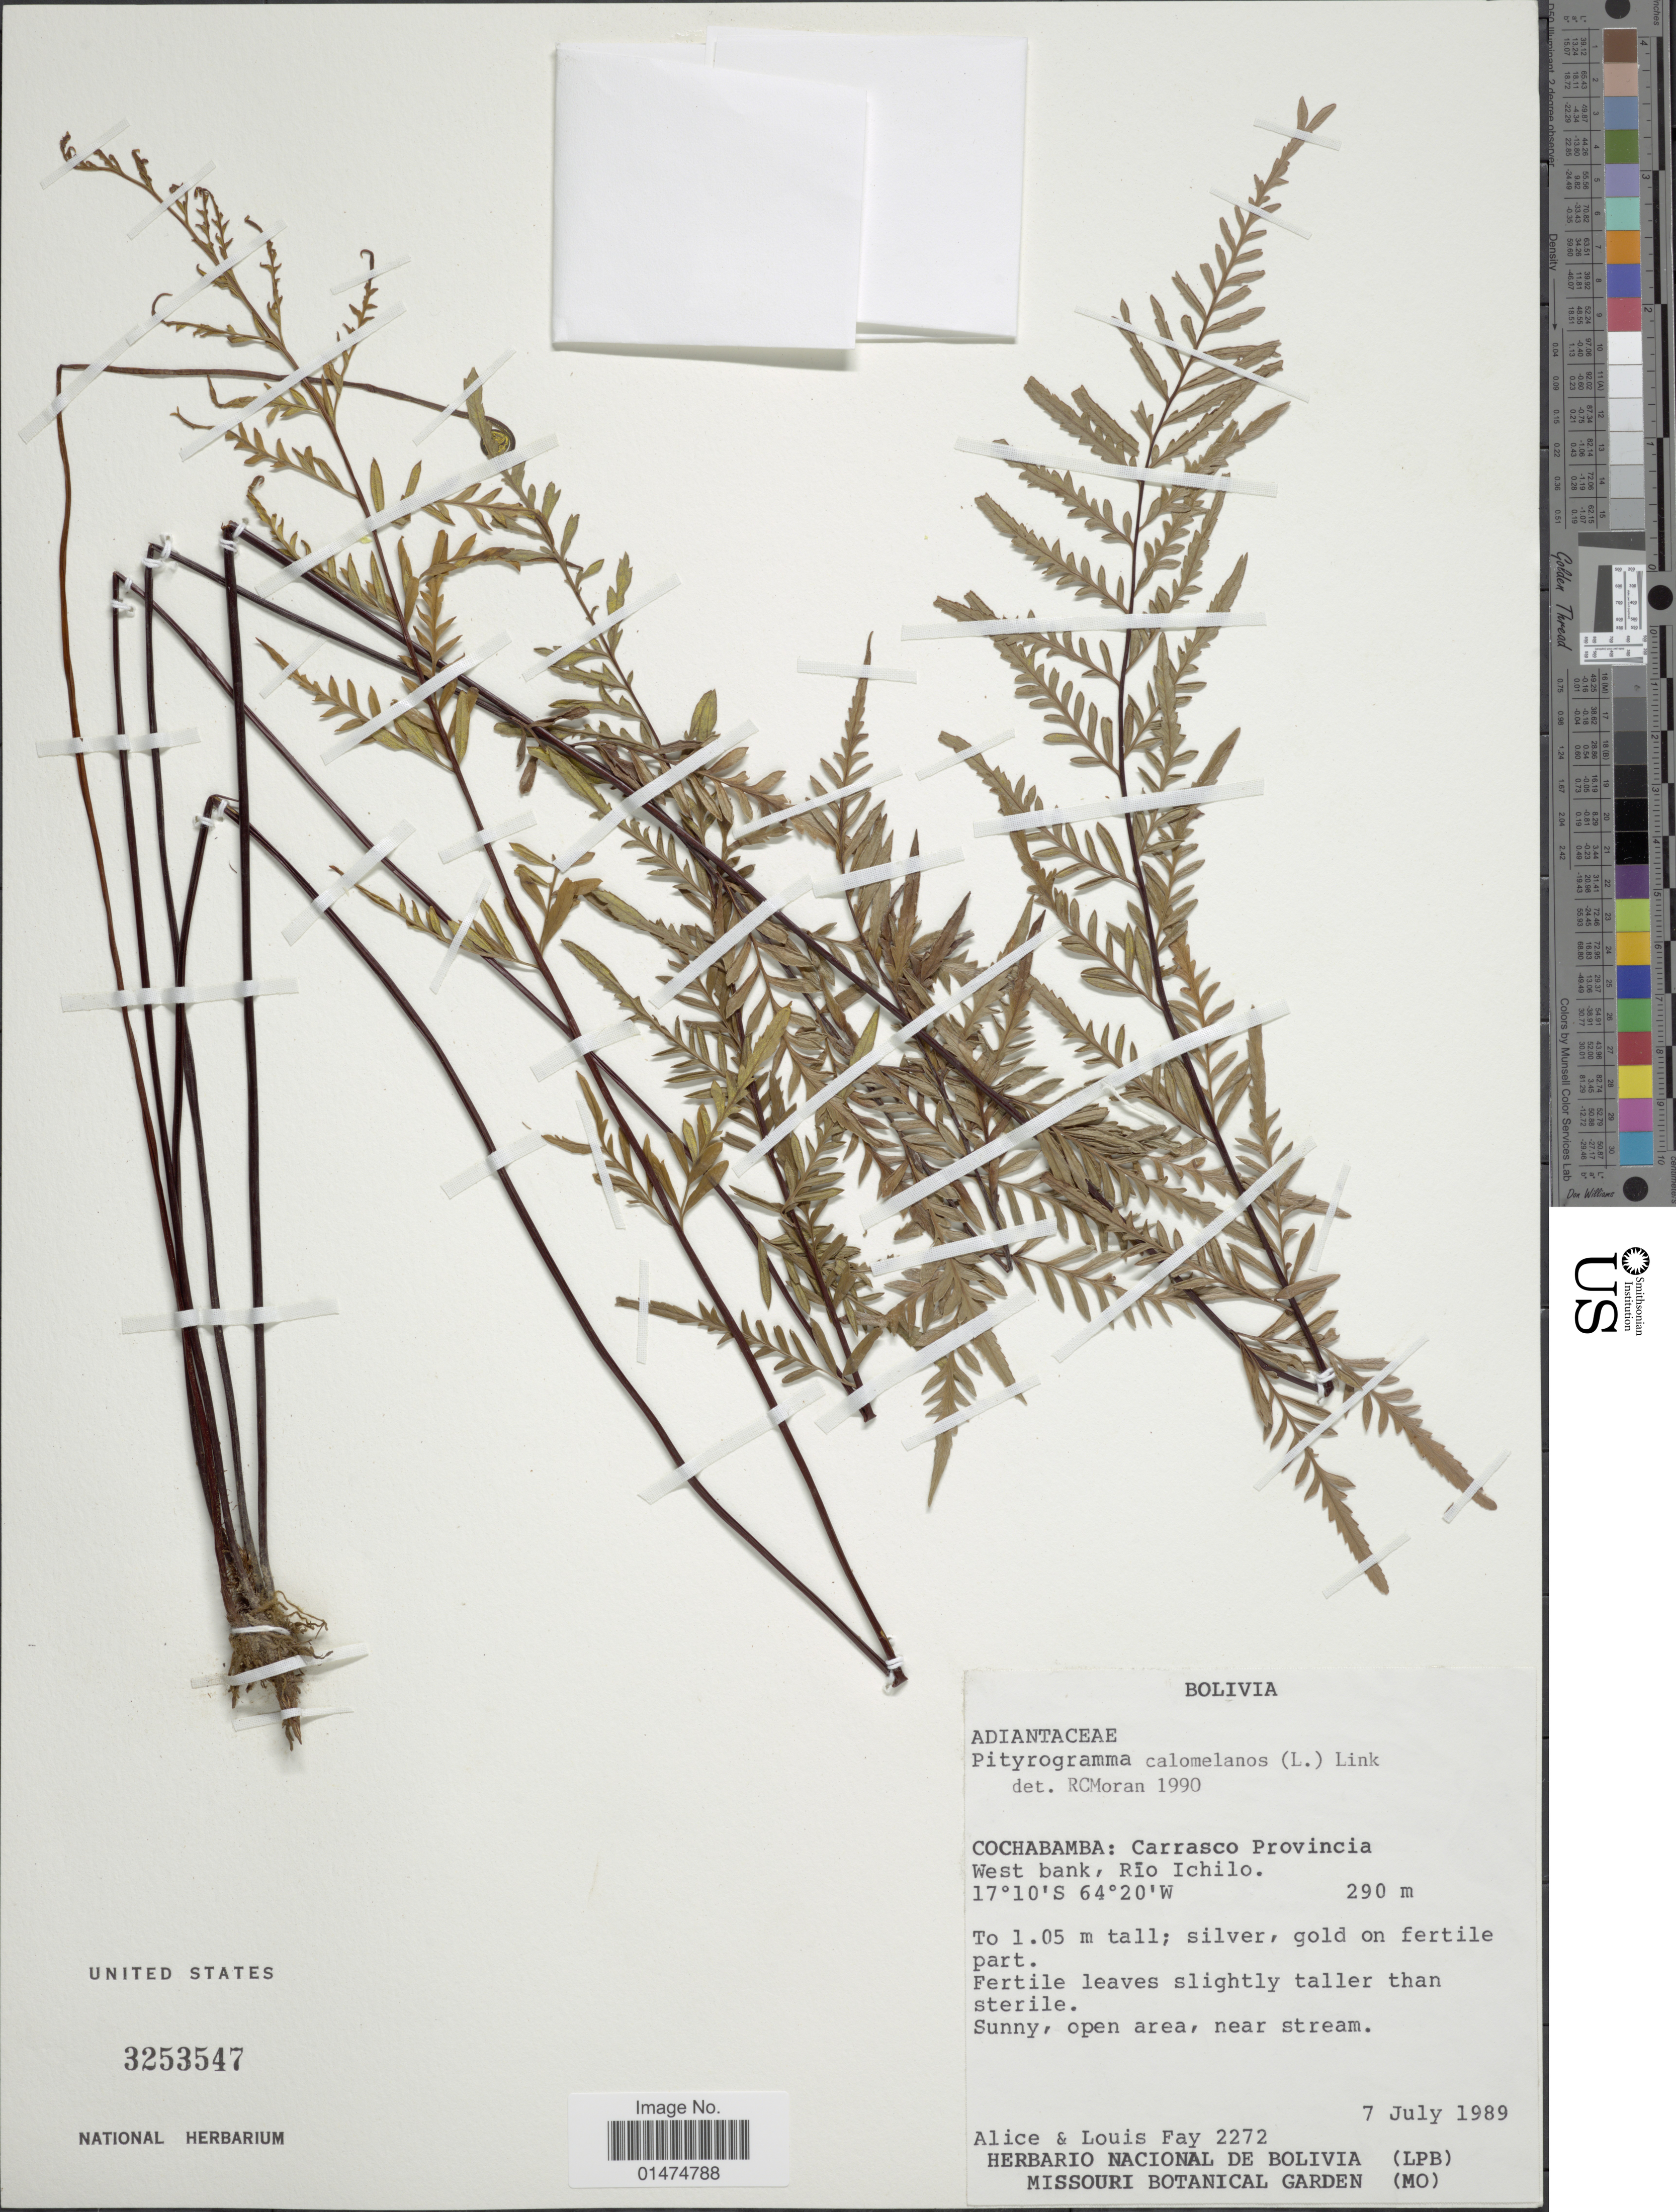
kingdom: Plantae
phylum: Tracheophyta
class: Polypodiopsida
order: Polypodiales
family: Pteridaceae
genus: Pityrogramma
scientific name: Pityrogramma calomelanos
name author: (L.) Link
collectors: A. Fay & L. Fay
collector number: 2272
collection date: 1989-07-07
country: Bolivia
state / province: Cochabamba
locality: Carrasco Provincia West bank, Rio Ichilo.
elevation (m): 290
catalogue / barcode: US 3253547